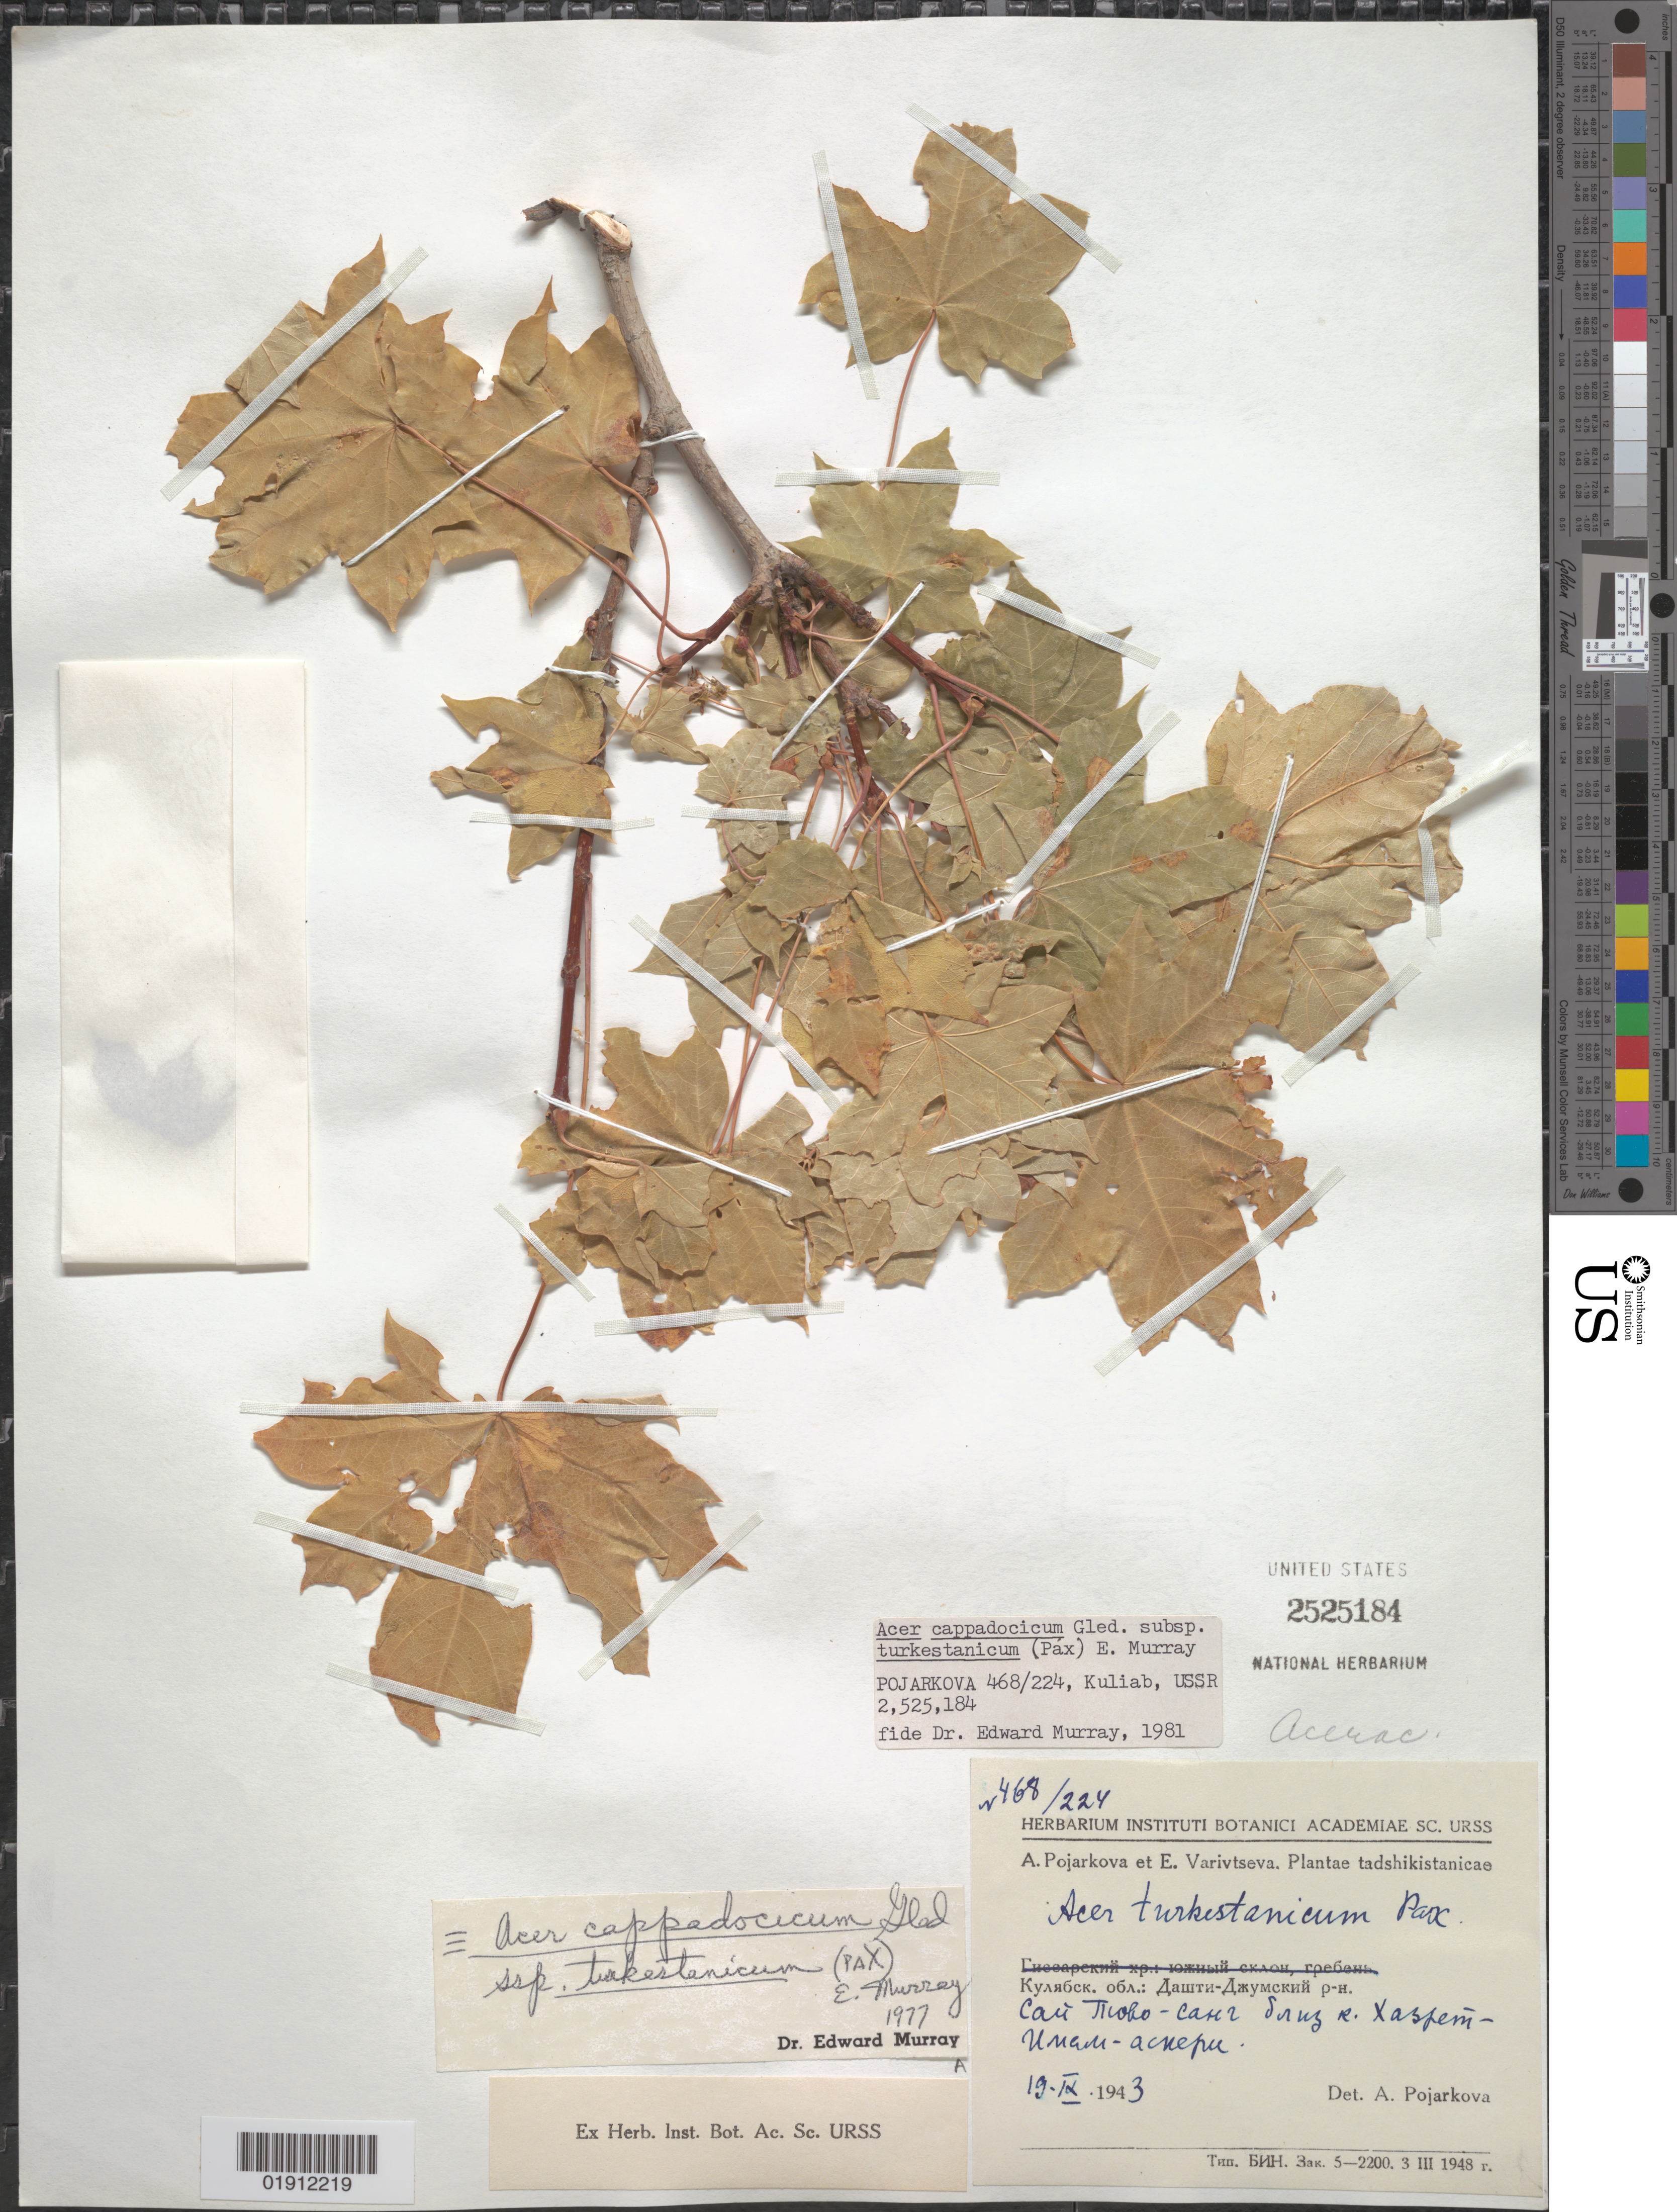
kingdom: Plantae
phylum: Tracheophyta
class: Magnoliopsida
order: Sapindales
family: Sapindaceae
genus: Acer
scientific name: Acer cappadocicum subsp. turkestanicum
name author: (Pax) A.E. Murray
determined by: Murray, Edward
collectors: A. Pojarkova & E. Varivtseva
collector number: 468/224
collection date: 1943-09-19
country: Tajikistan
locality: Tadzhikistan[Tajikistan]. Kuliab [Kulob?]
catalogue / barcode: US 2525184